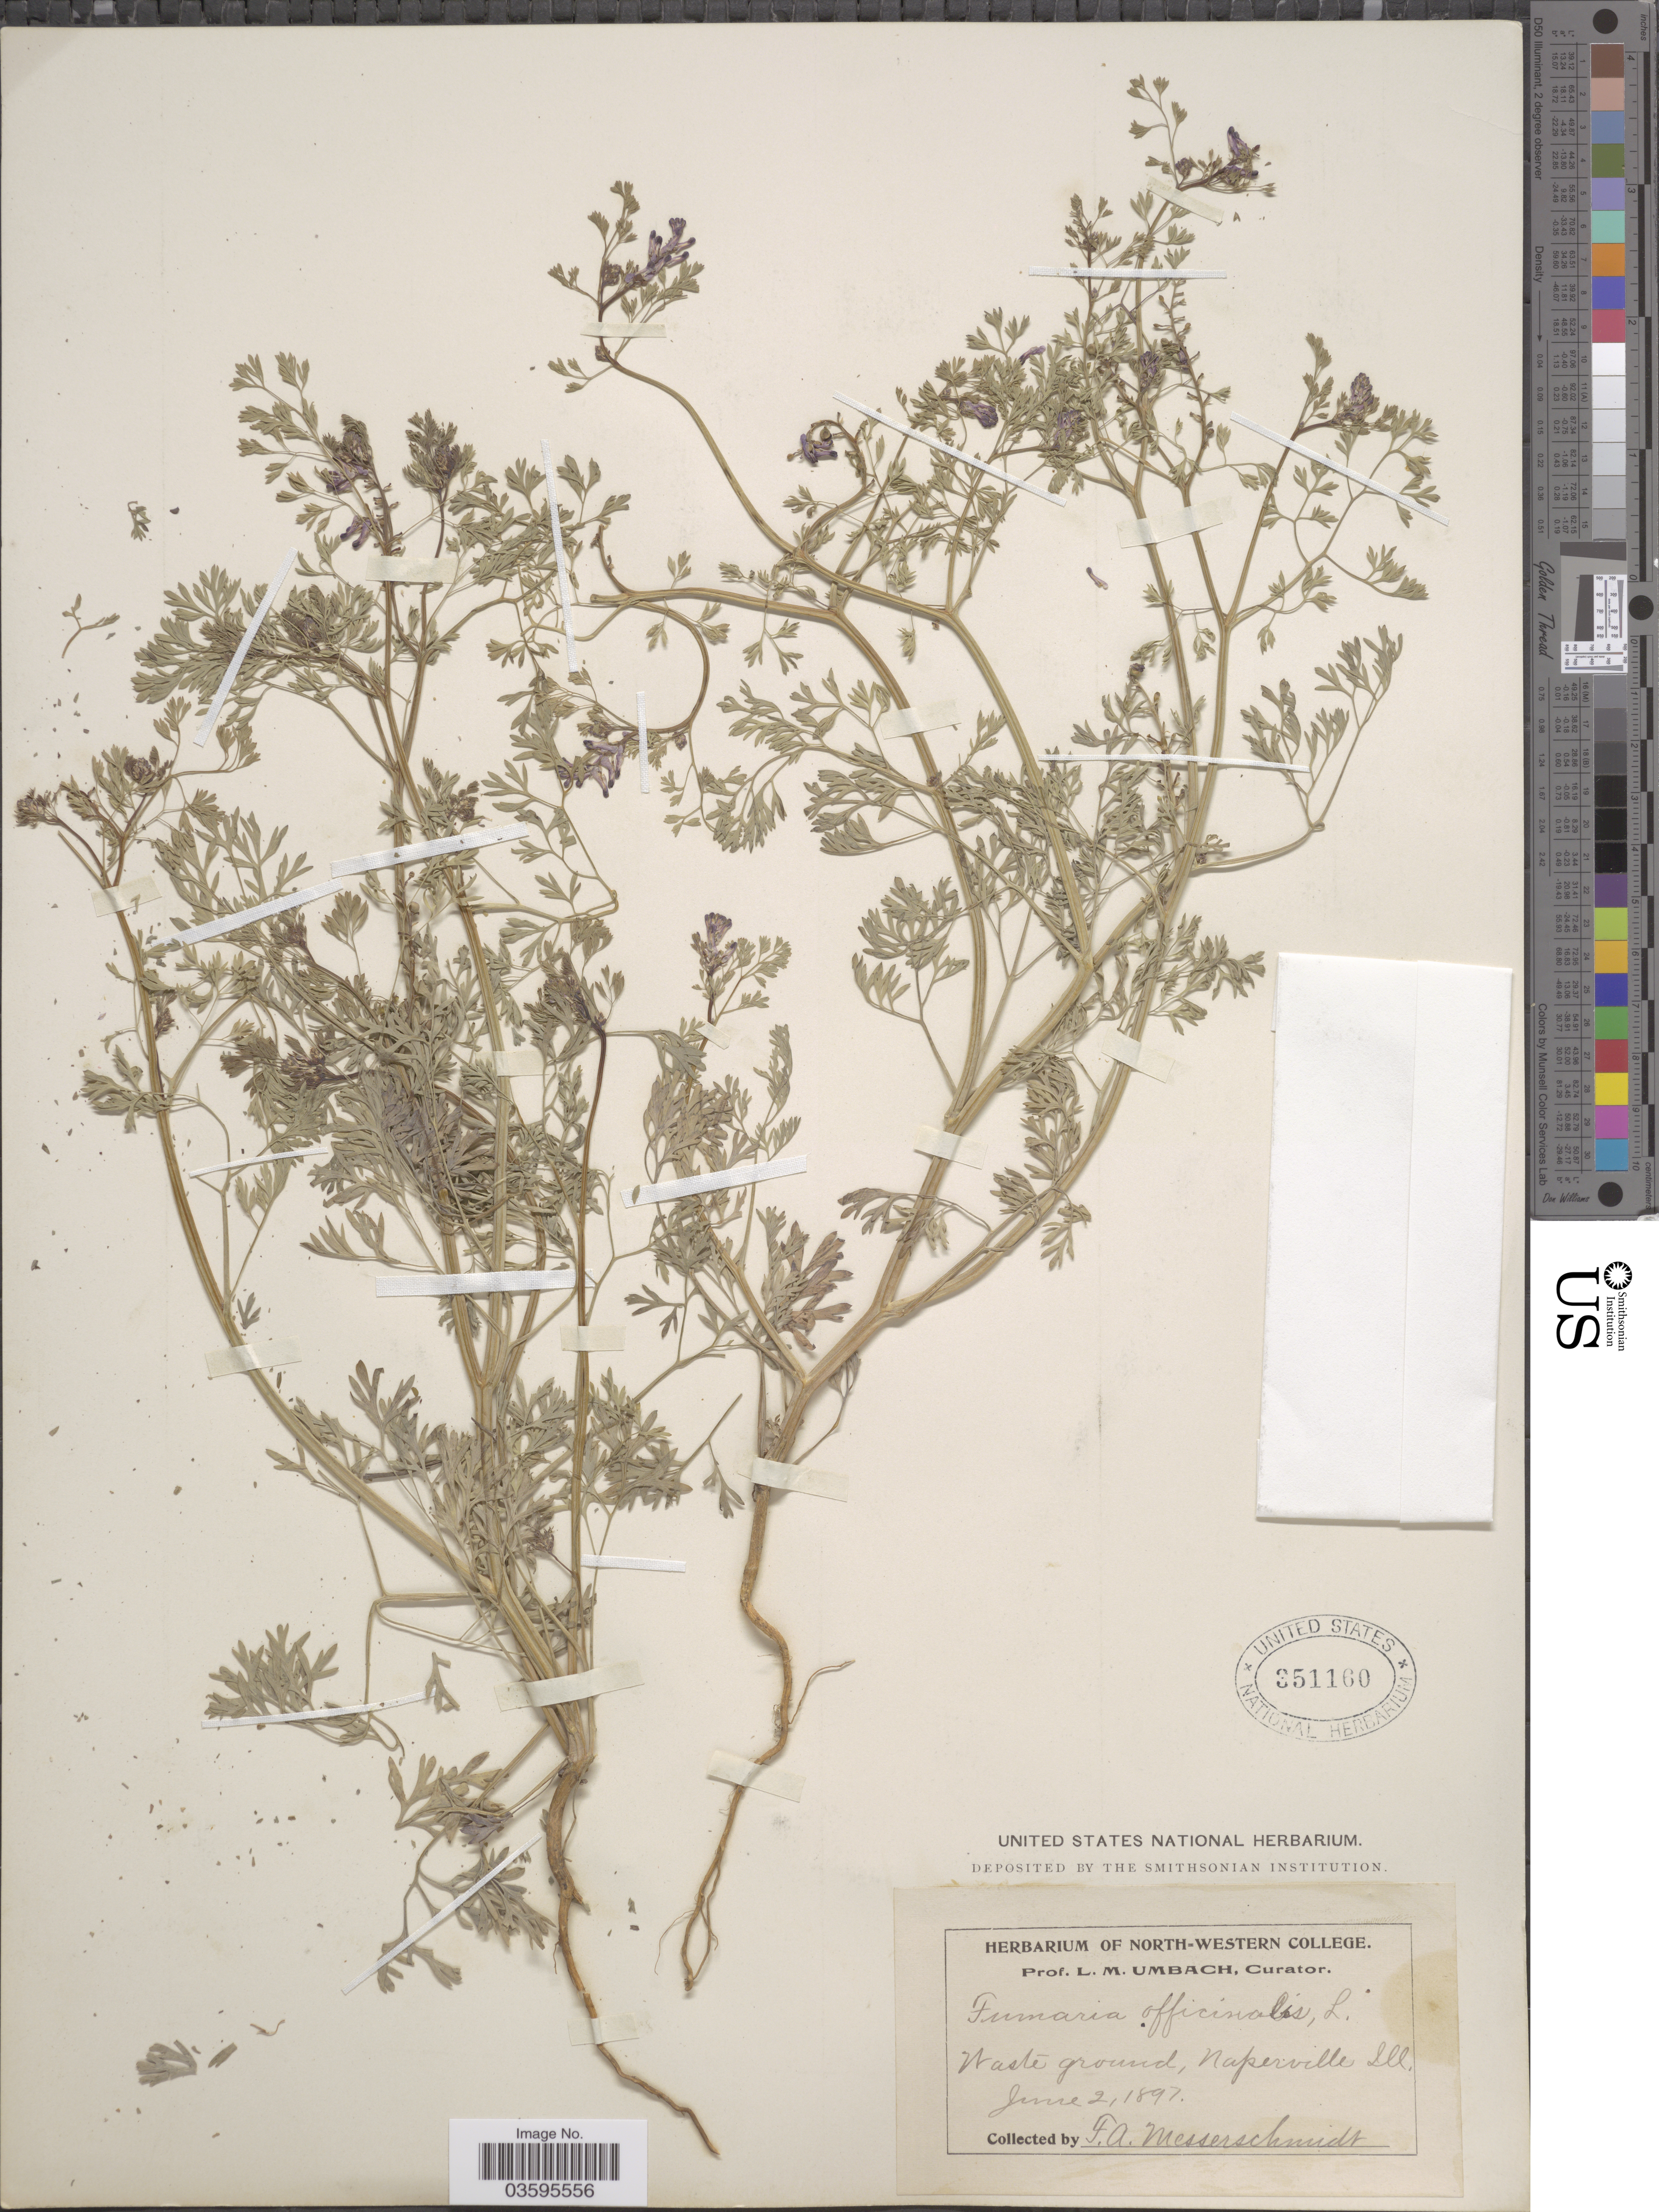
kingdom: Plantae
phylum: Tracheophyta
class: Magnoliopsida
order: Ranunculales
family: Papaveraceae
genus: Fumaria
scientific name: Fumaria officinalis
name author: L.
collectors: F. Messerschmidt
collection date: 1897-06-02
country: United States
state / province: Illinois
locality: Naperville.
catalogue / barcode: US 351160